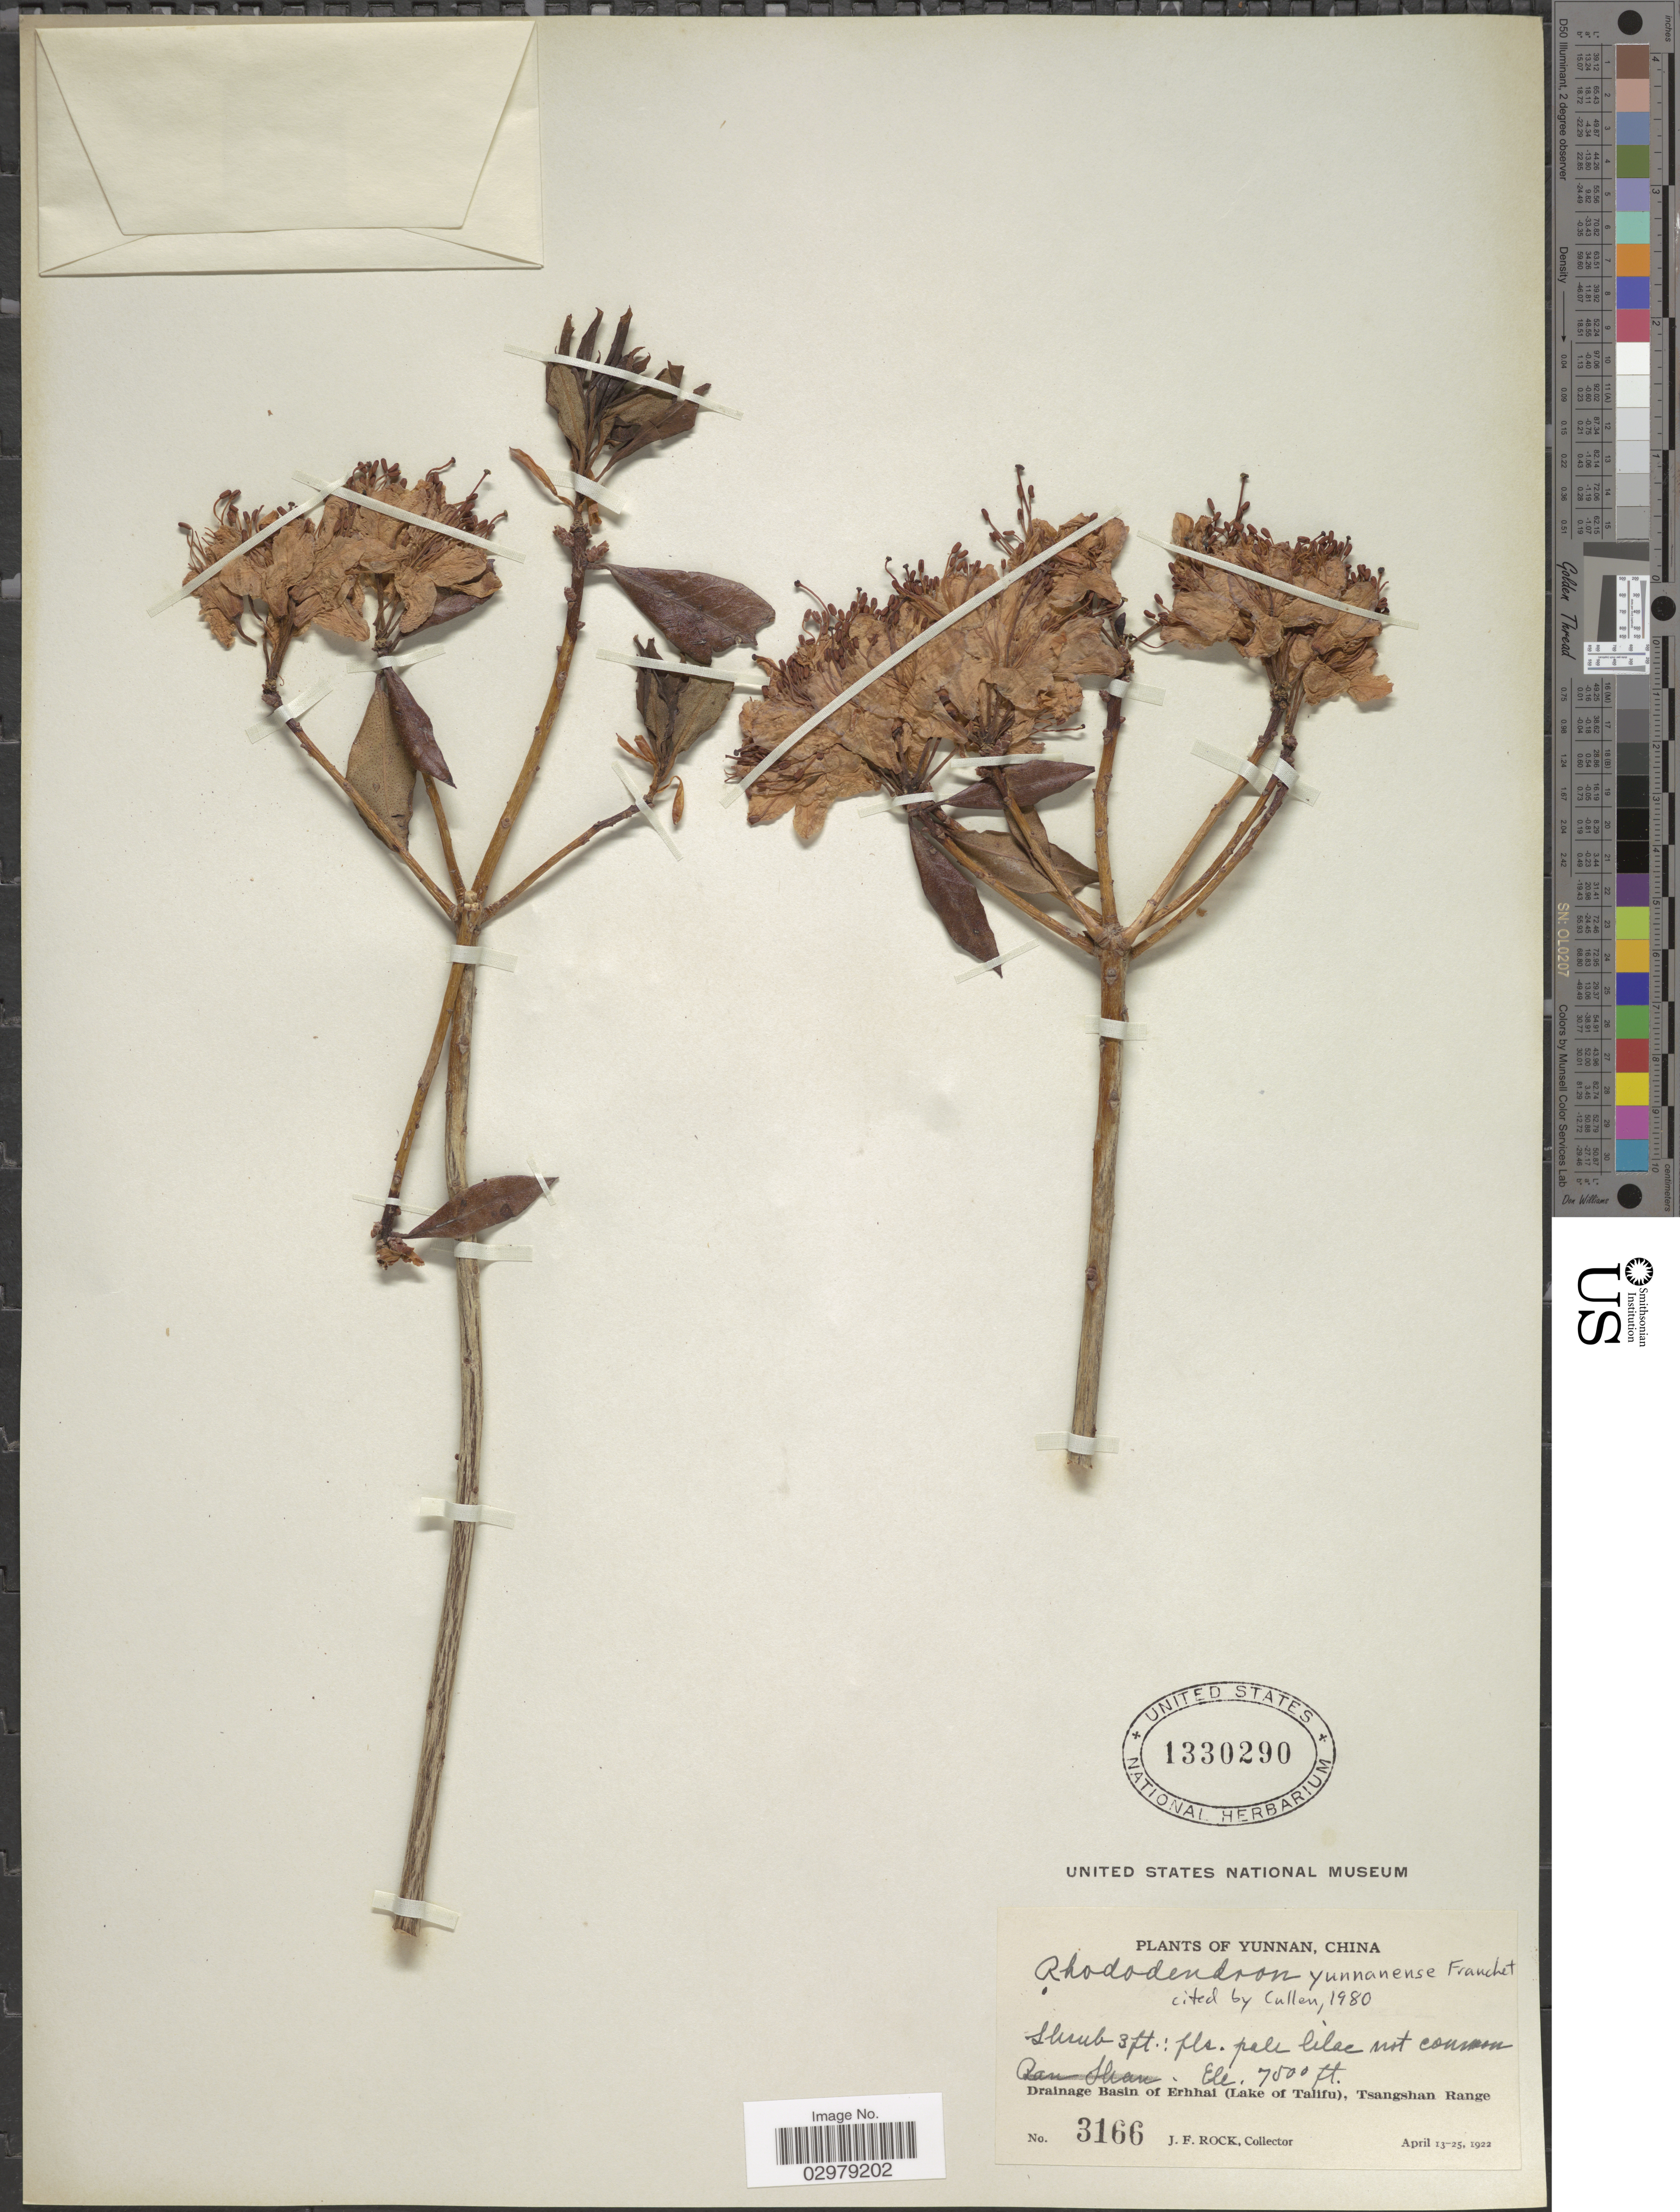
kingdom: Plantae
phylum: Tracheophyta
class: Magnoliopsida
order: Ericales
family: Ericaceae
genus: Rhododendron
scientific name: Rhododendron yunnanense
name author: Franch.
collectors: J. Rock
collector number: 3166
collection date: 1922-04-13/1922-04-25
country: China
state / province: Yunnan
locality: Drainage Basin or Erhhal (Lake of Talifu), Tsangshan Range.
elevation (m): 2286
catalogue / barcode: US 1330290